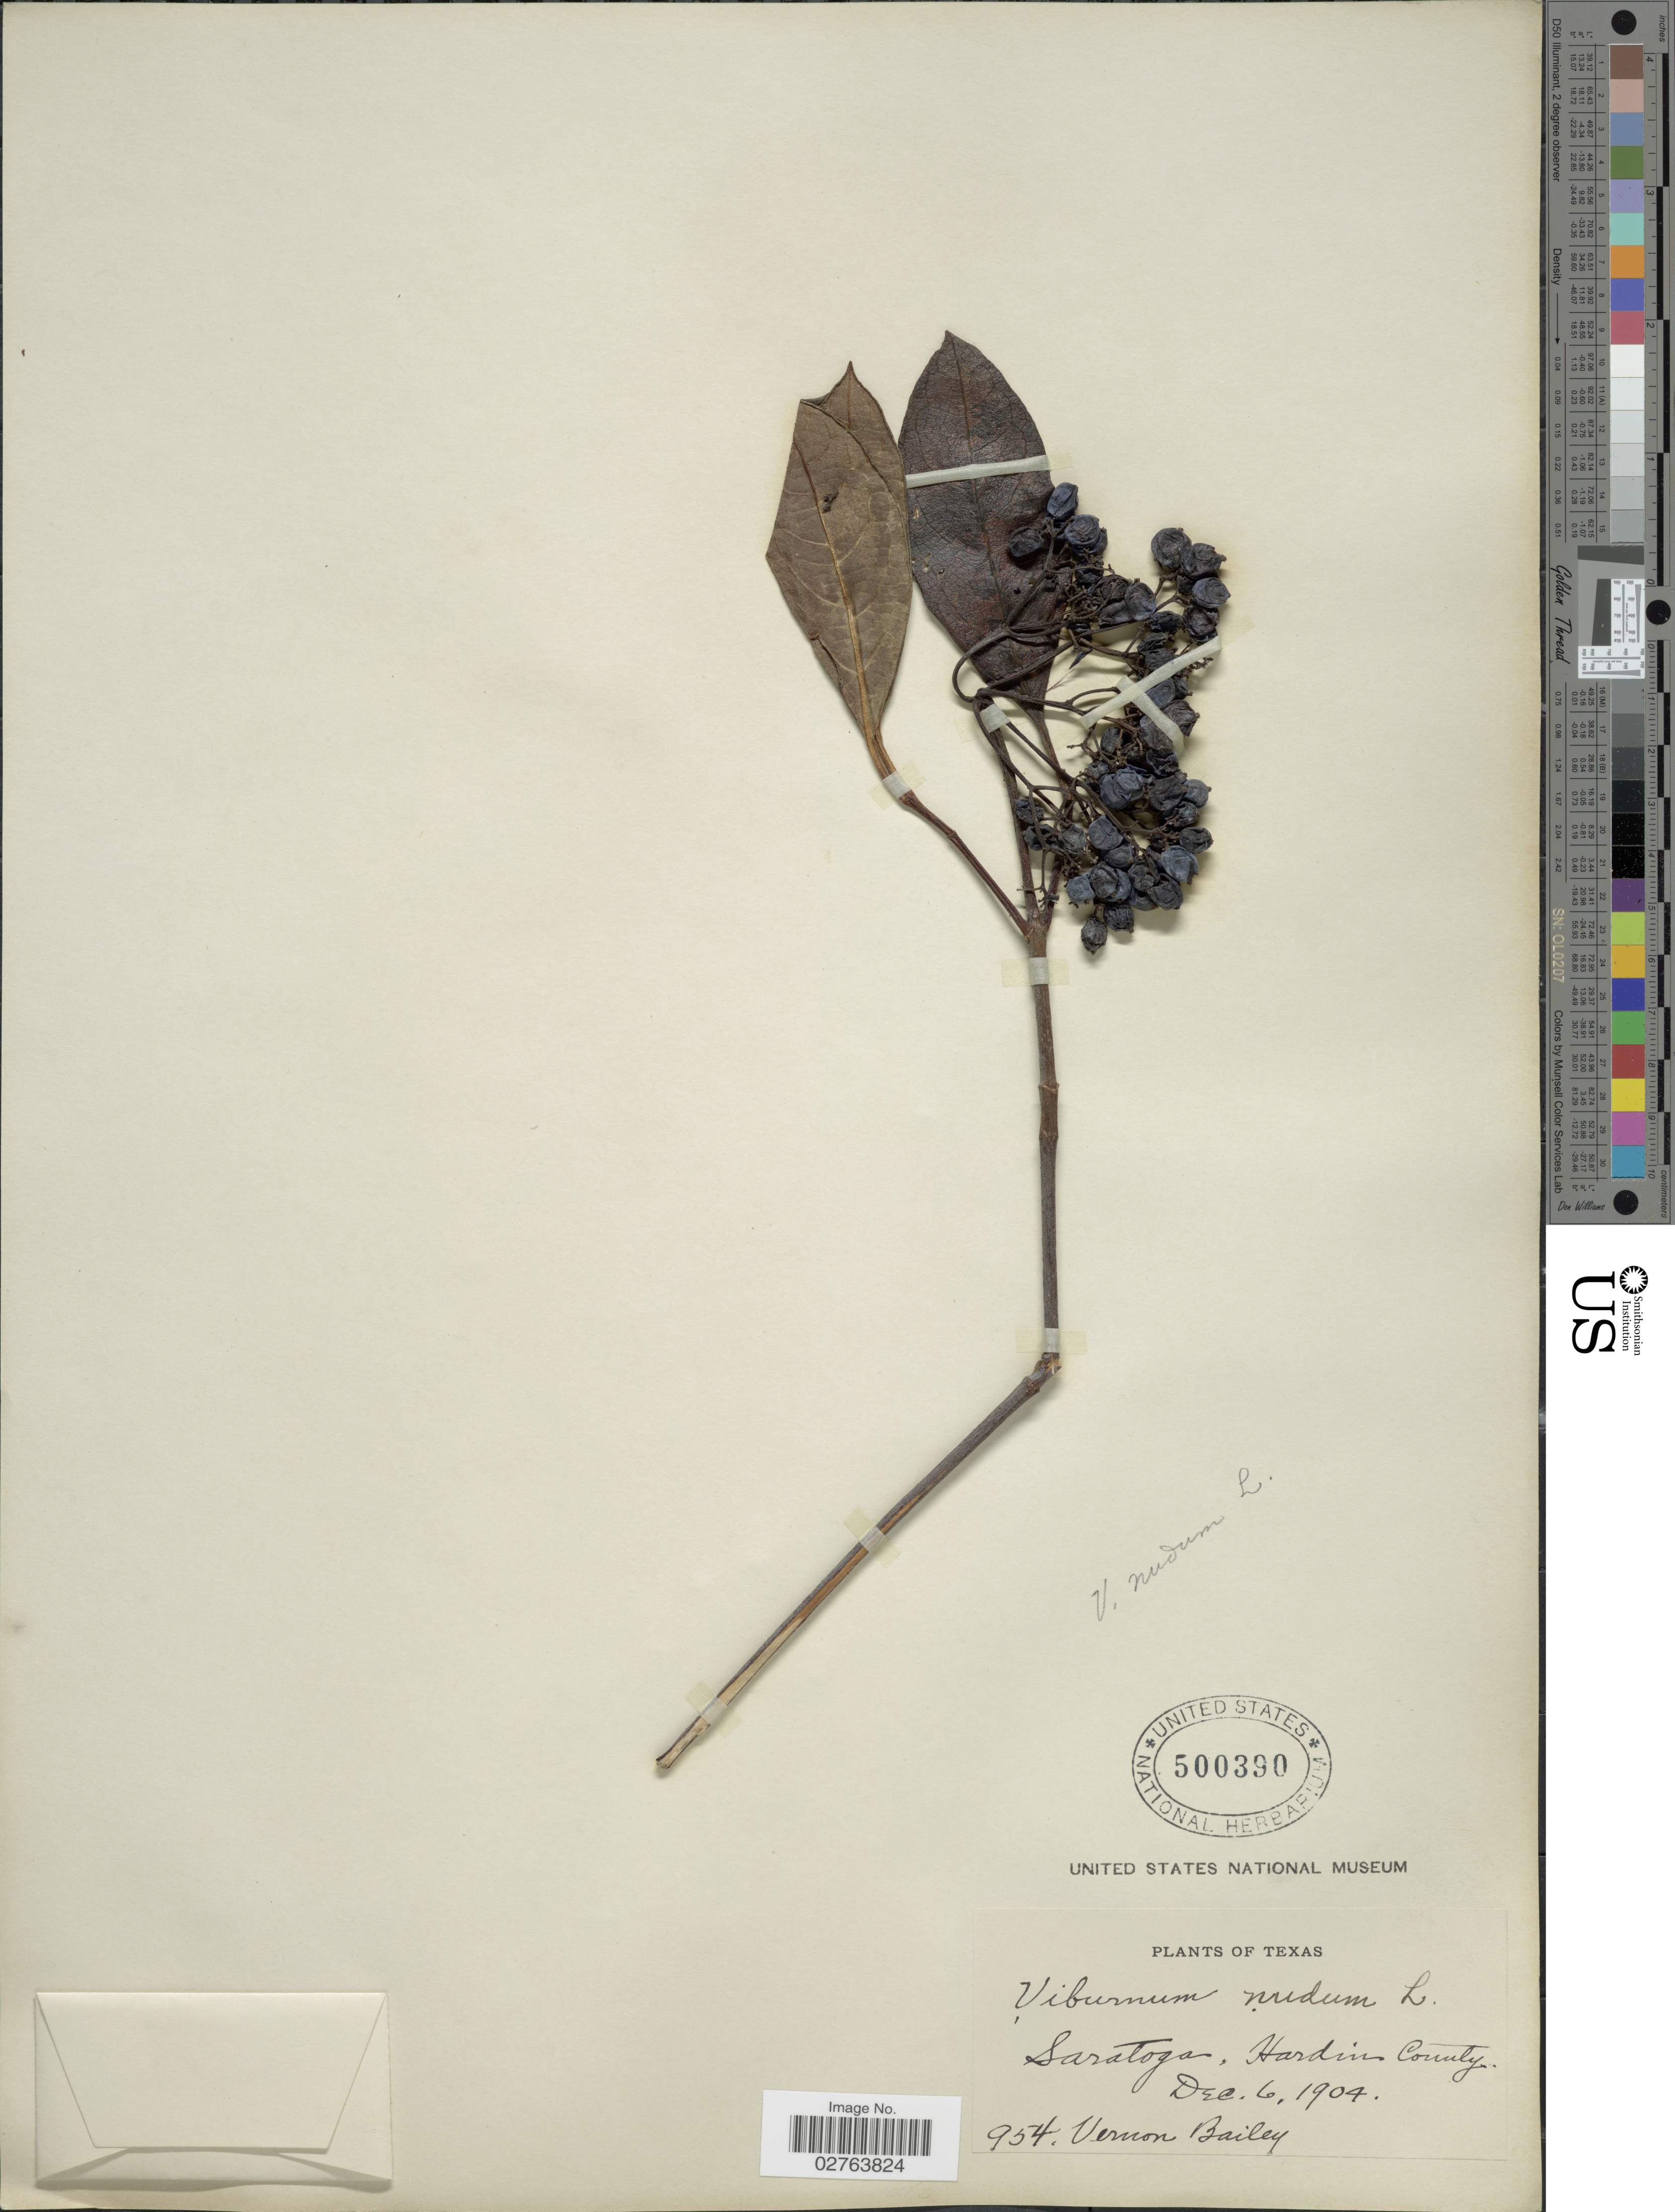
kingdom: Plantae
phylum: Tracheophyta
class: Magnoliopsida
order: Dipsacales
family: Viburnaceae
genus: Viburnum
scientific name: Viburnum nudum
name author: L.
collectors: V. O. Bailey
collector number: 954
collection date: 1904-12-06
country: United States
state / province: Texas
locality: Saratoga, Hardin County.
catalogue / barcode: US 500390